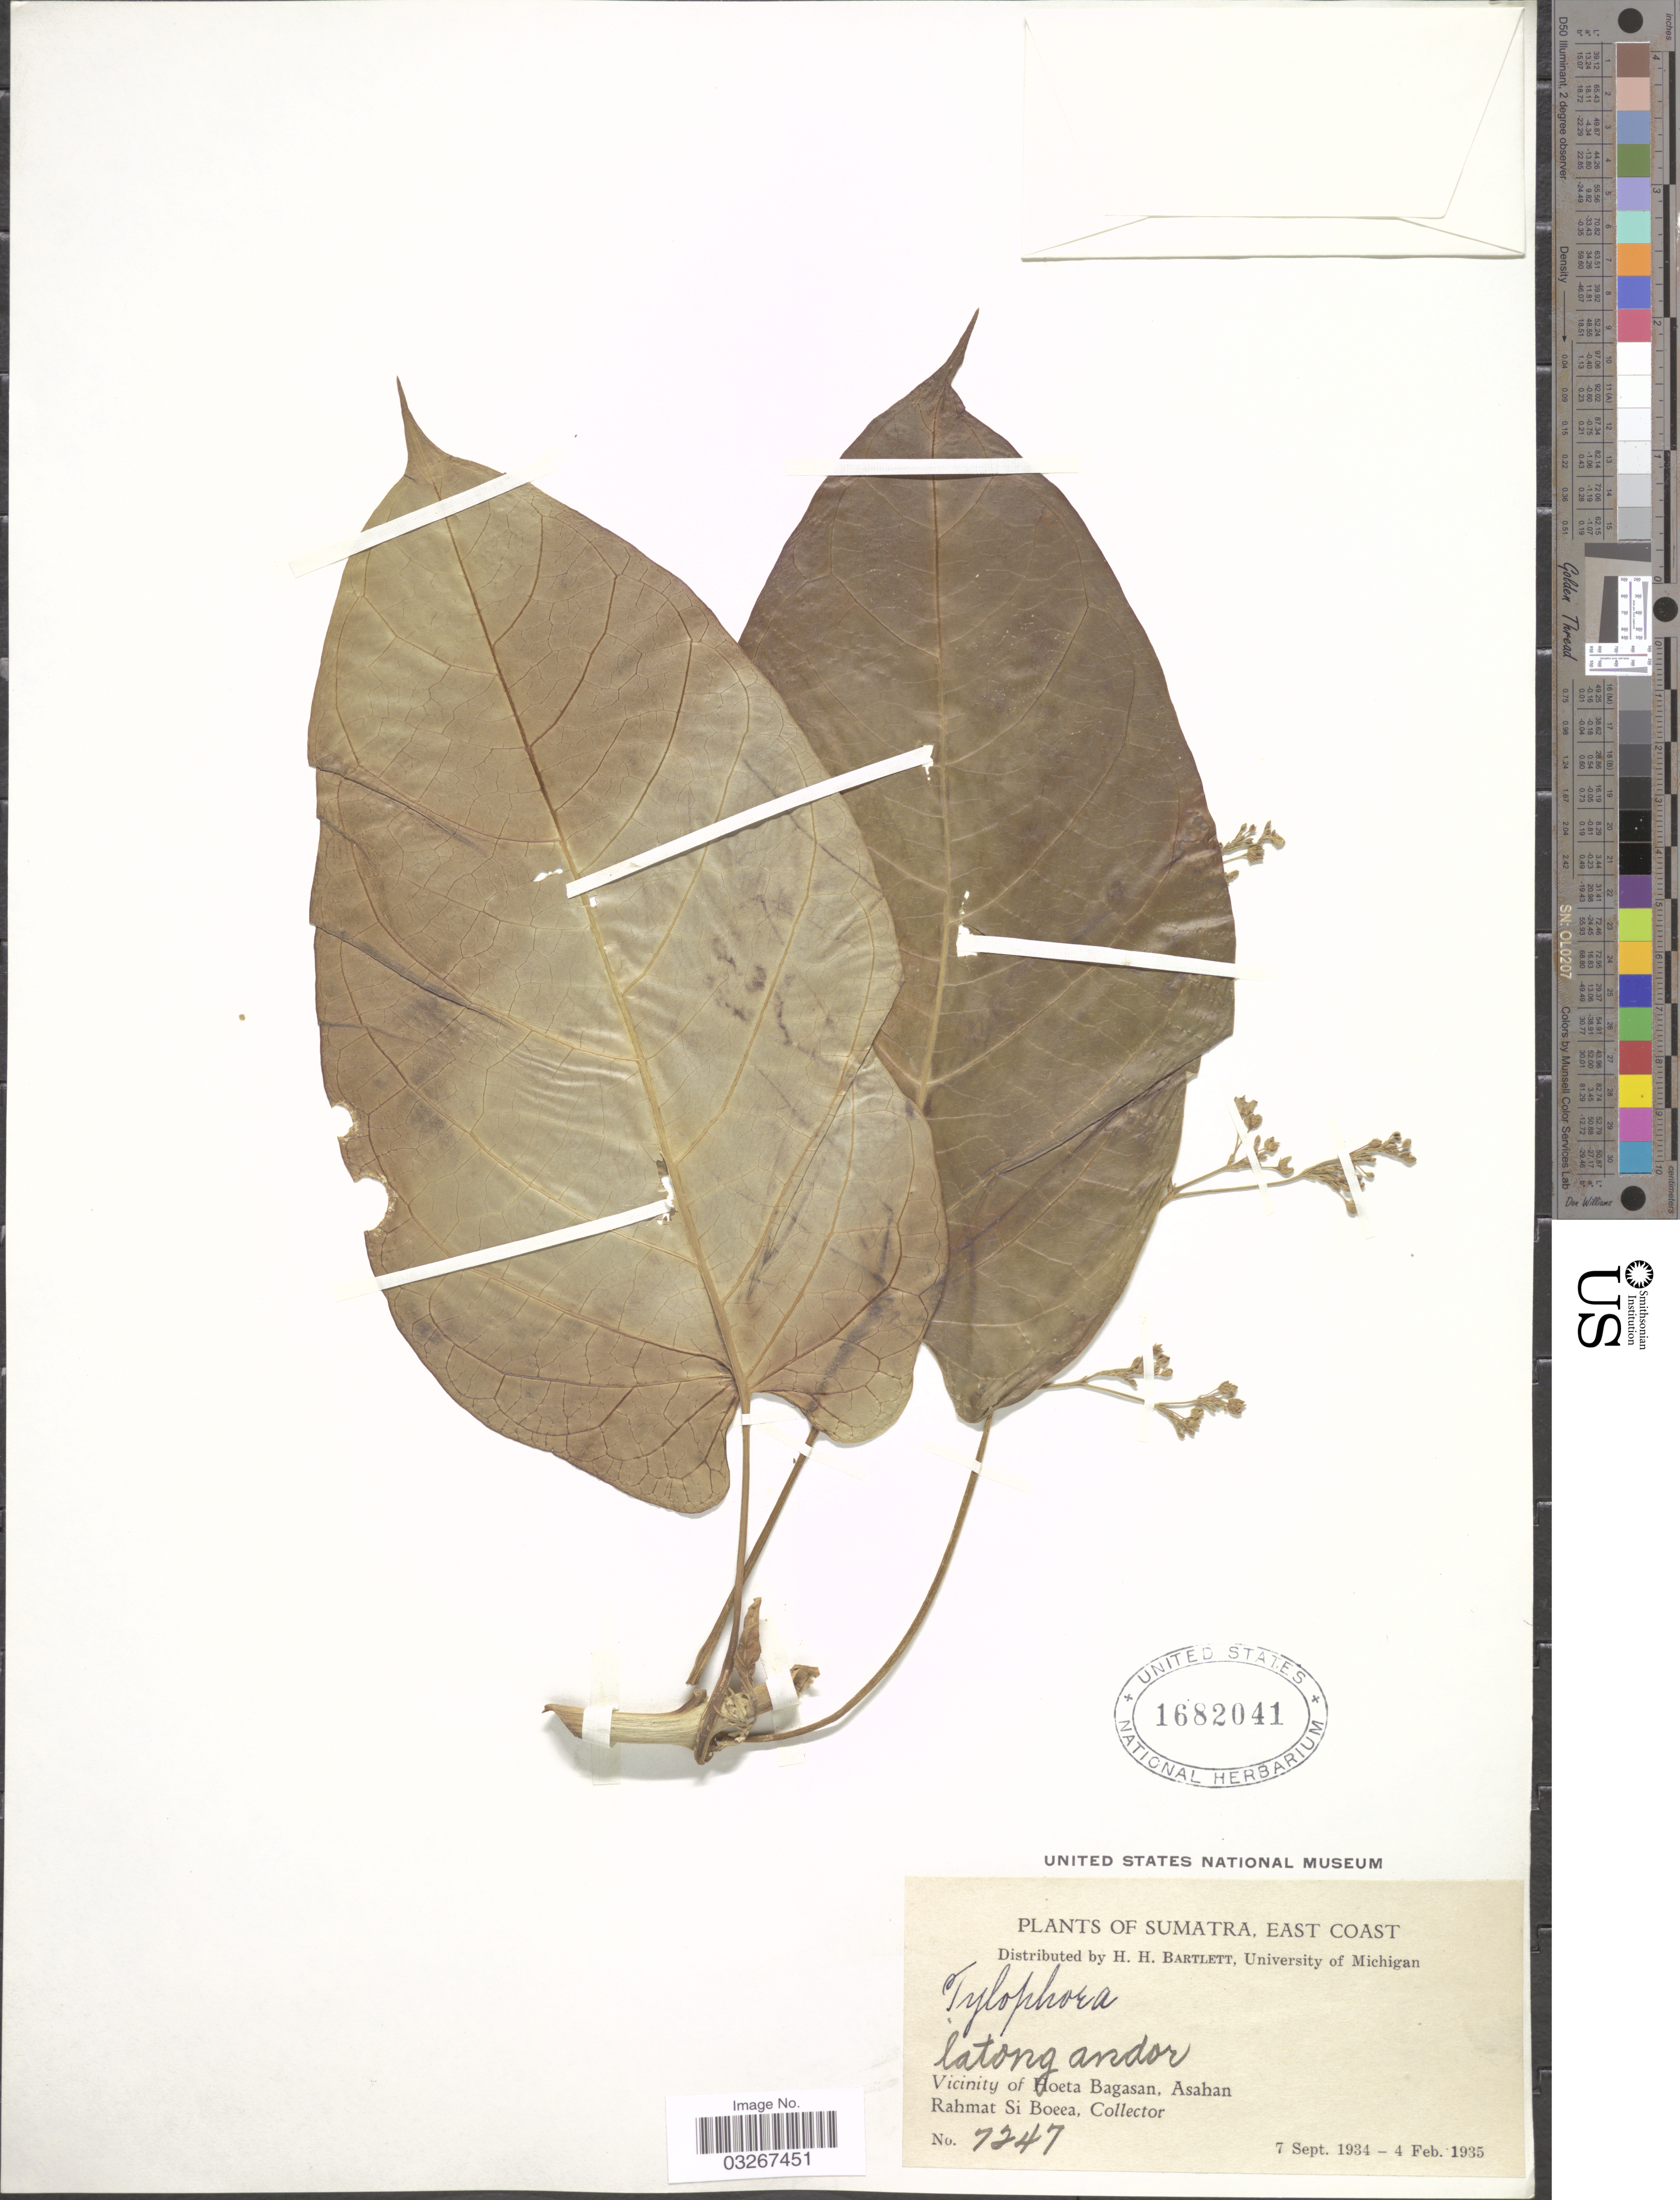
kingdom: Plantae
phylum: Tracheophyta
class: Magnoliopsida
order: Gentianales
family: Apocynaceae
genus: Tylophora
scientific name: Tylophora sp.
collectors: Rahmat Si Boeea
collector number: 7247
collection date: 1934-09-07/1935-02-04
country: Indonesia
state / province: Sumatra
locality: East Coast. Vicinity of Hoeta Bagasan, Asahan.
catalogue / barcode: US 1682041